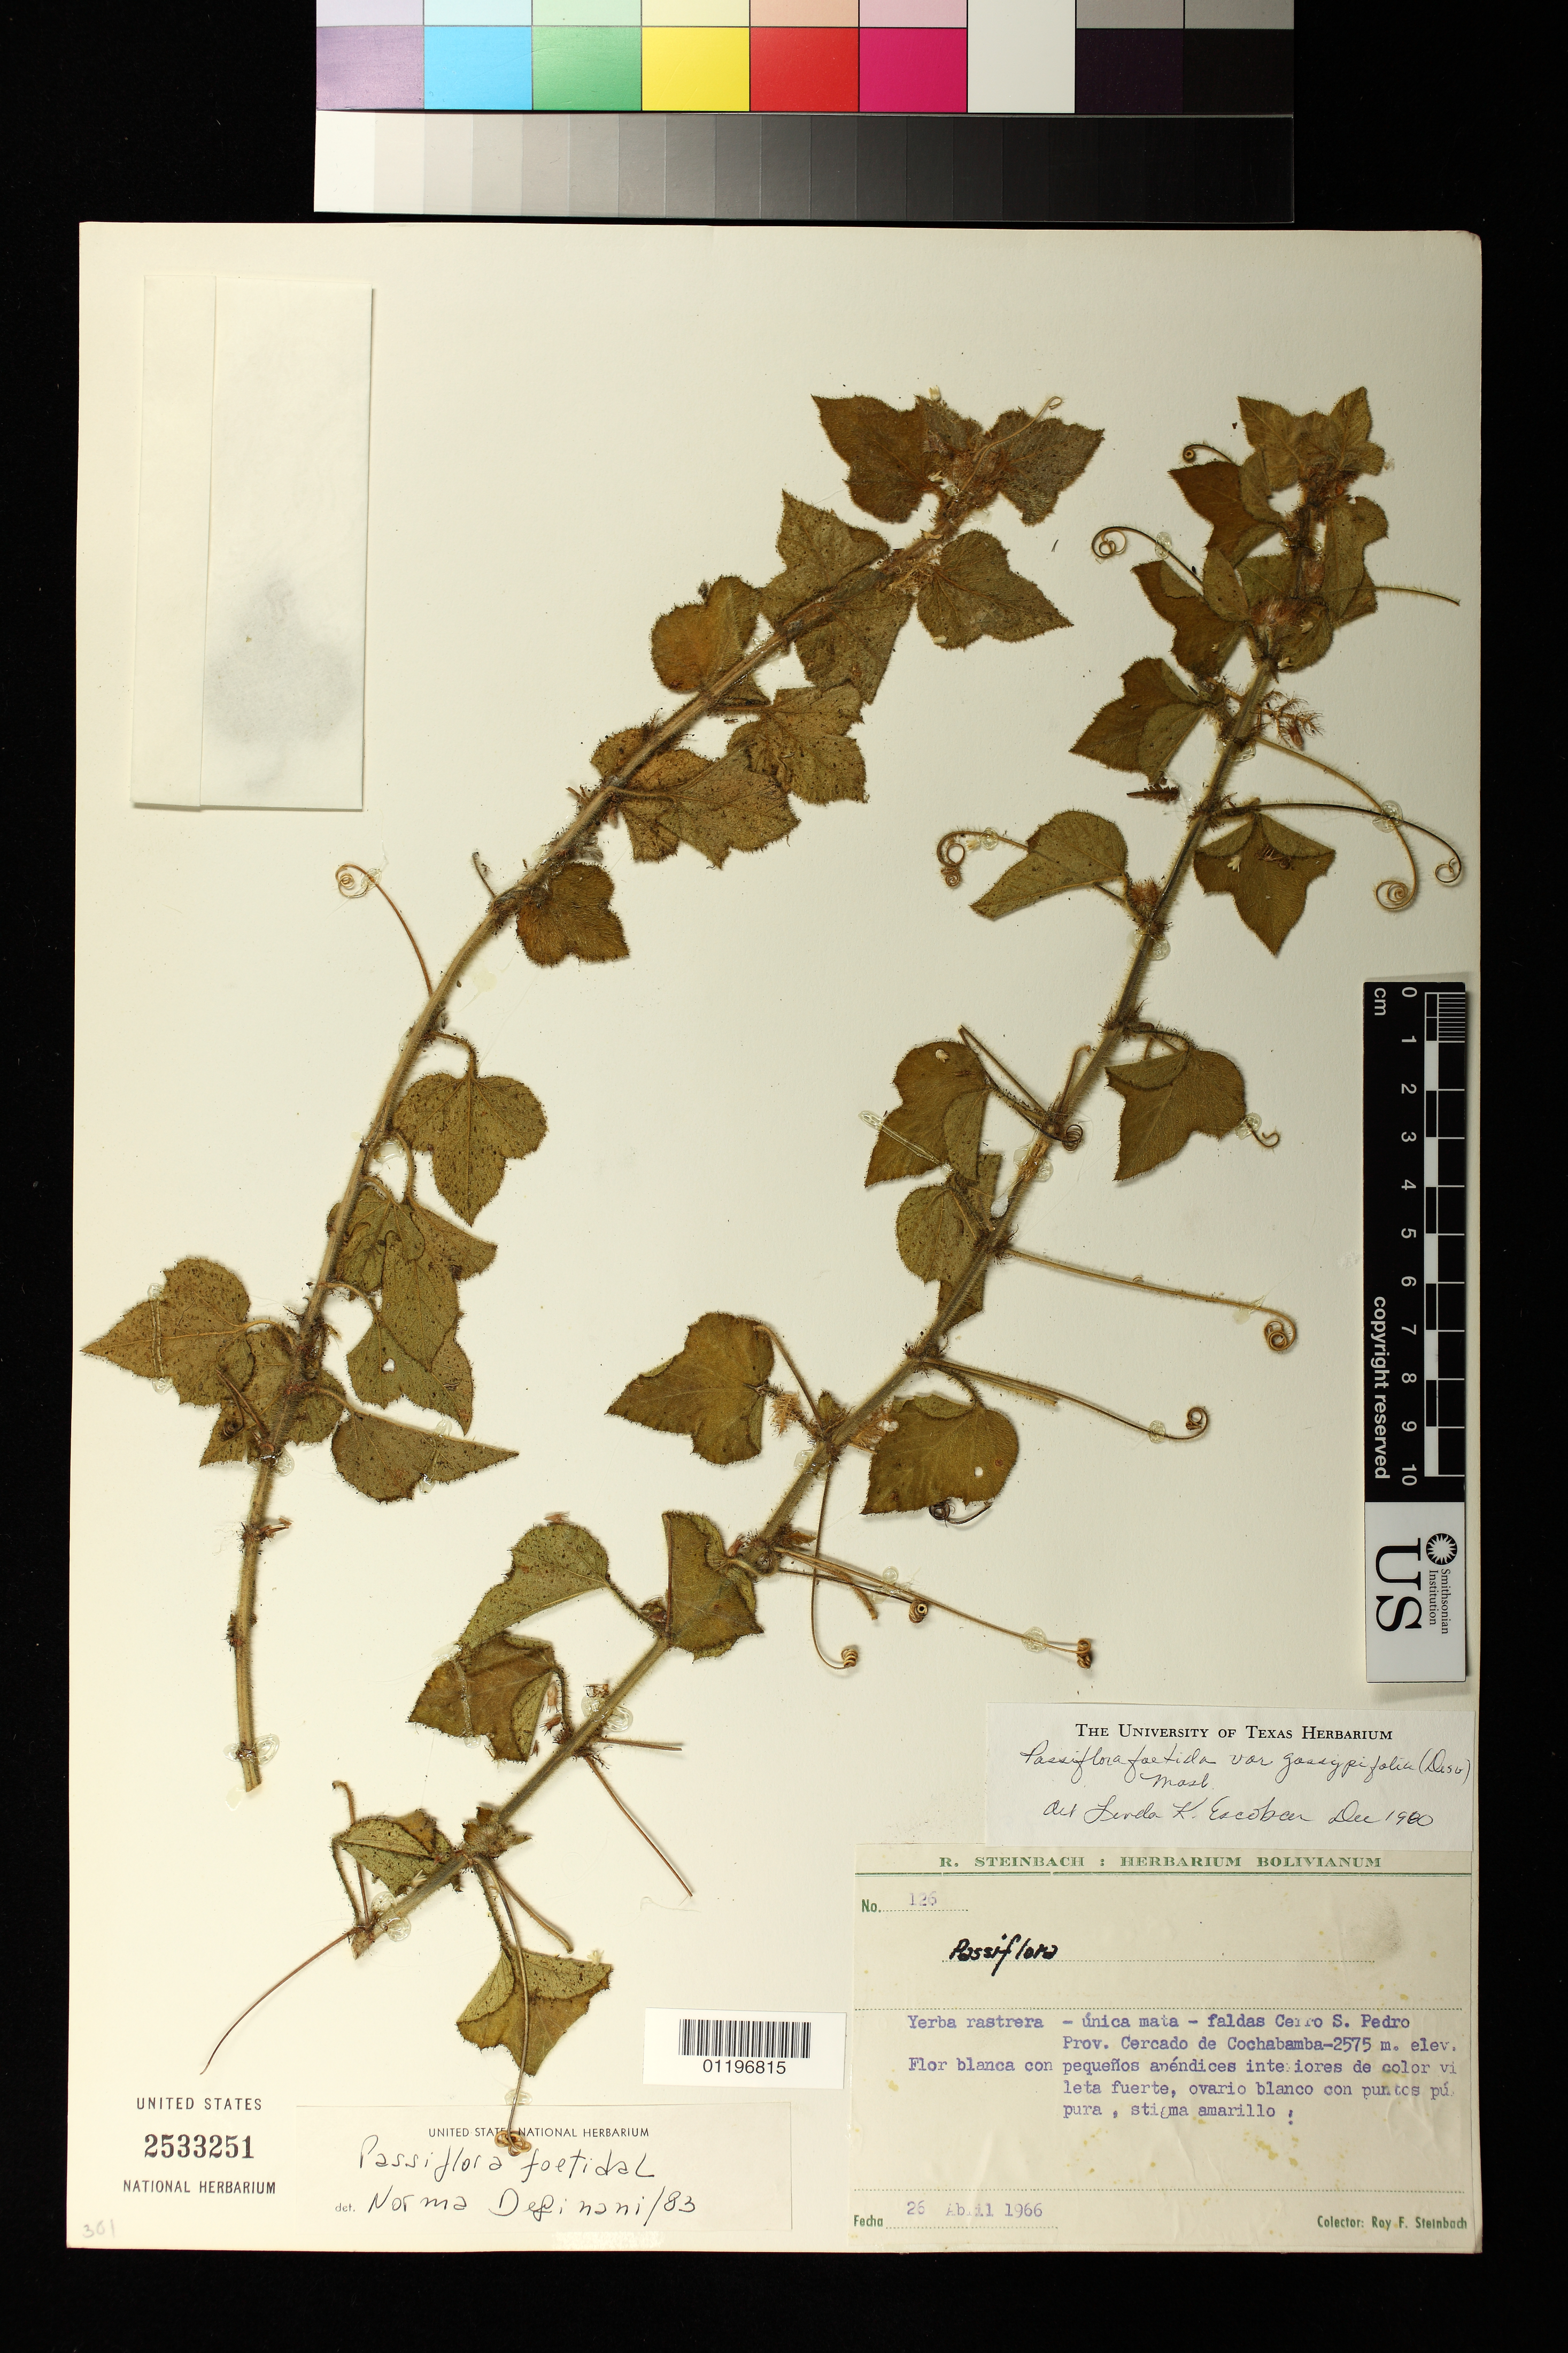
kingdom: Plantae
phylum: Tracheophyta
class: Magnoliopsida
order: Malpighiales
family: Passifloraceae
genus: Passiflora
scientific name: Passiflora foetida var. gossypiifolia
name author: (Desv.) Mast.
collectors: R. F. Steinbach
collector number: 126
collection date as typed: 26 Apr 1966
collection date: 1966-04-26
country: Bolivia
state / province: Cochabamba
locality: Faldas Cerro S. Pedro, Prov. Cercado de Cochabamba.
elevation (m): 2575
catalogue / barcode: US 2533251